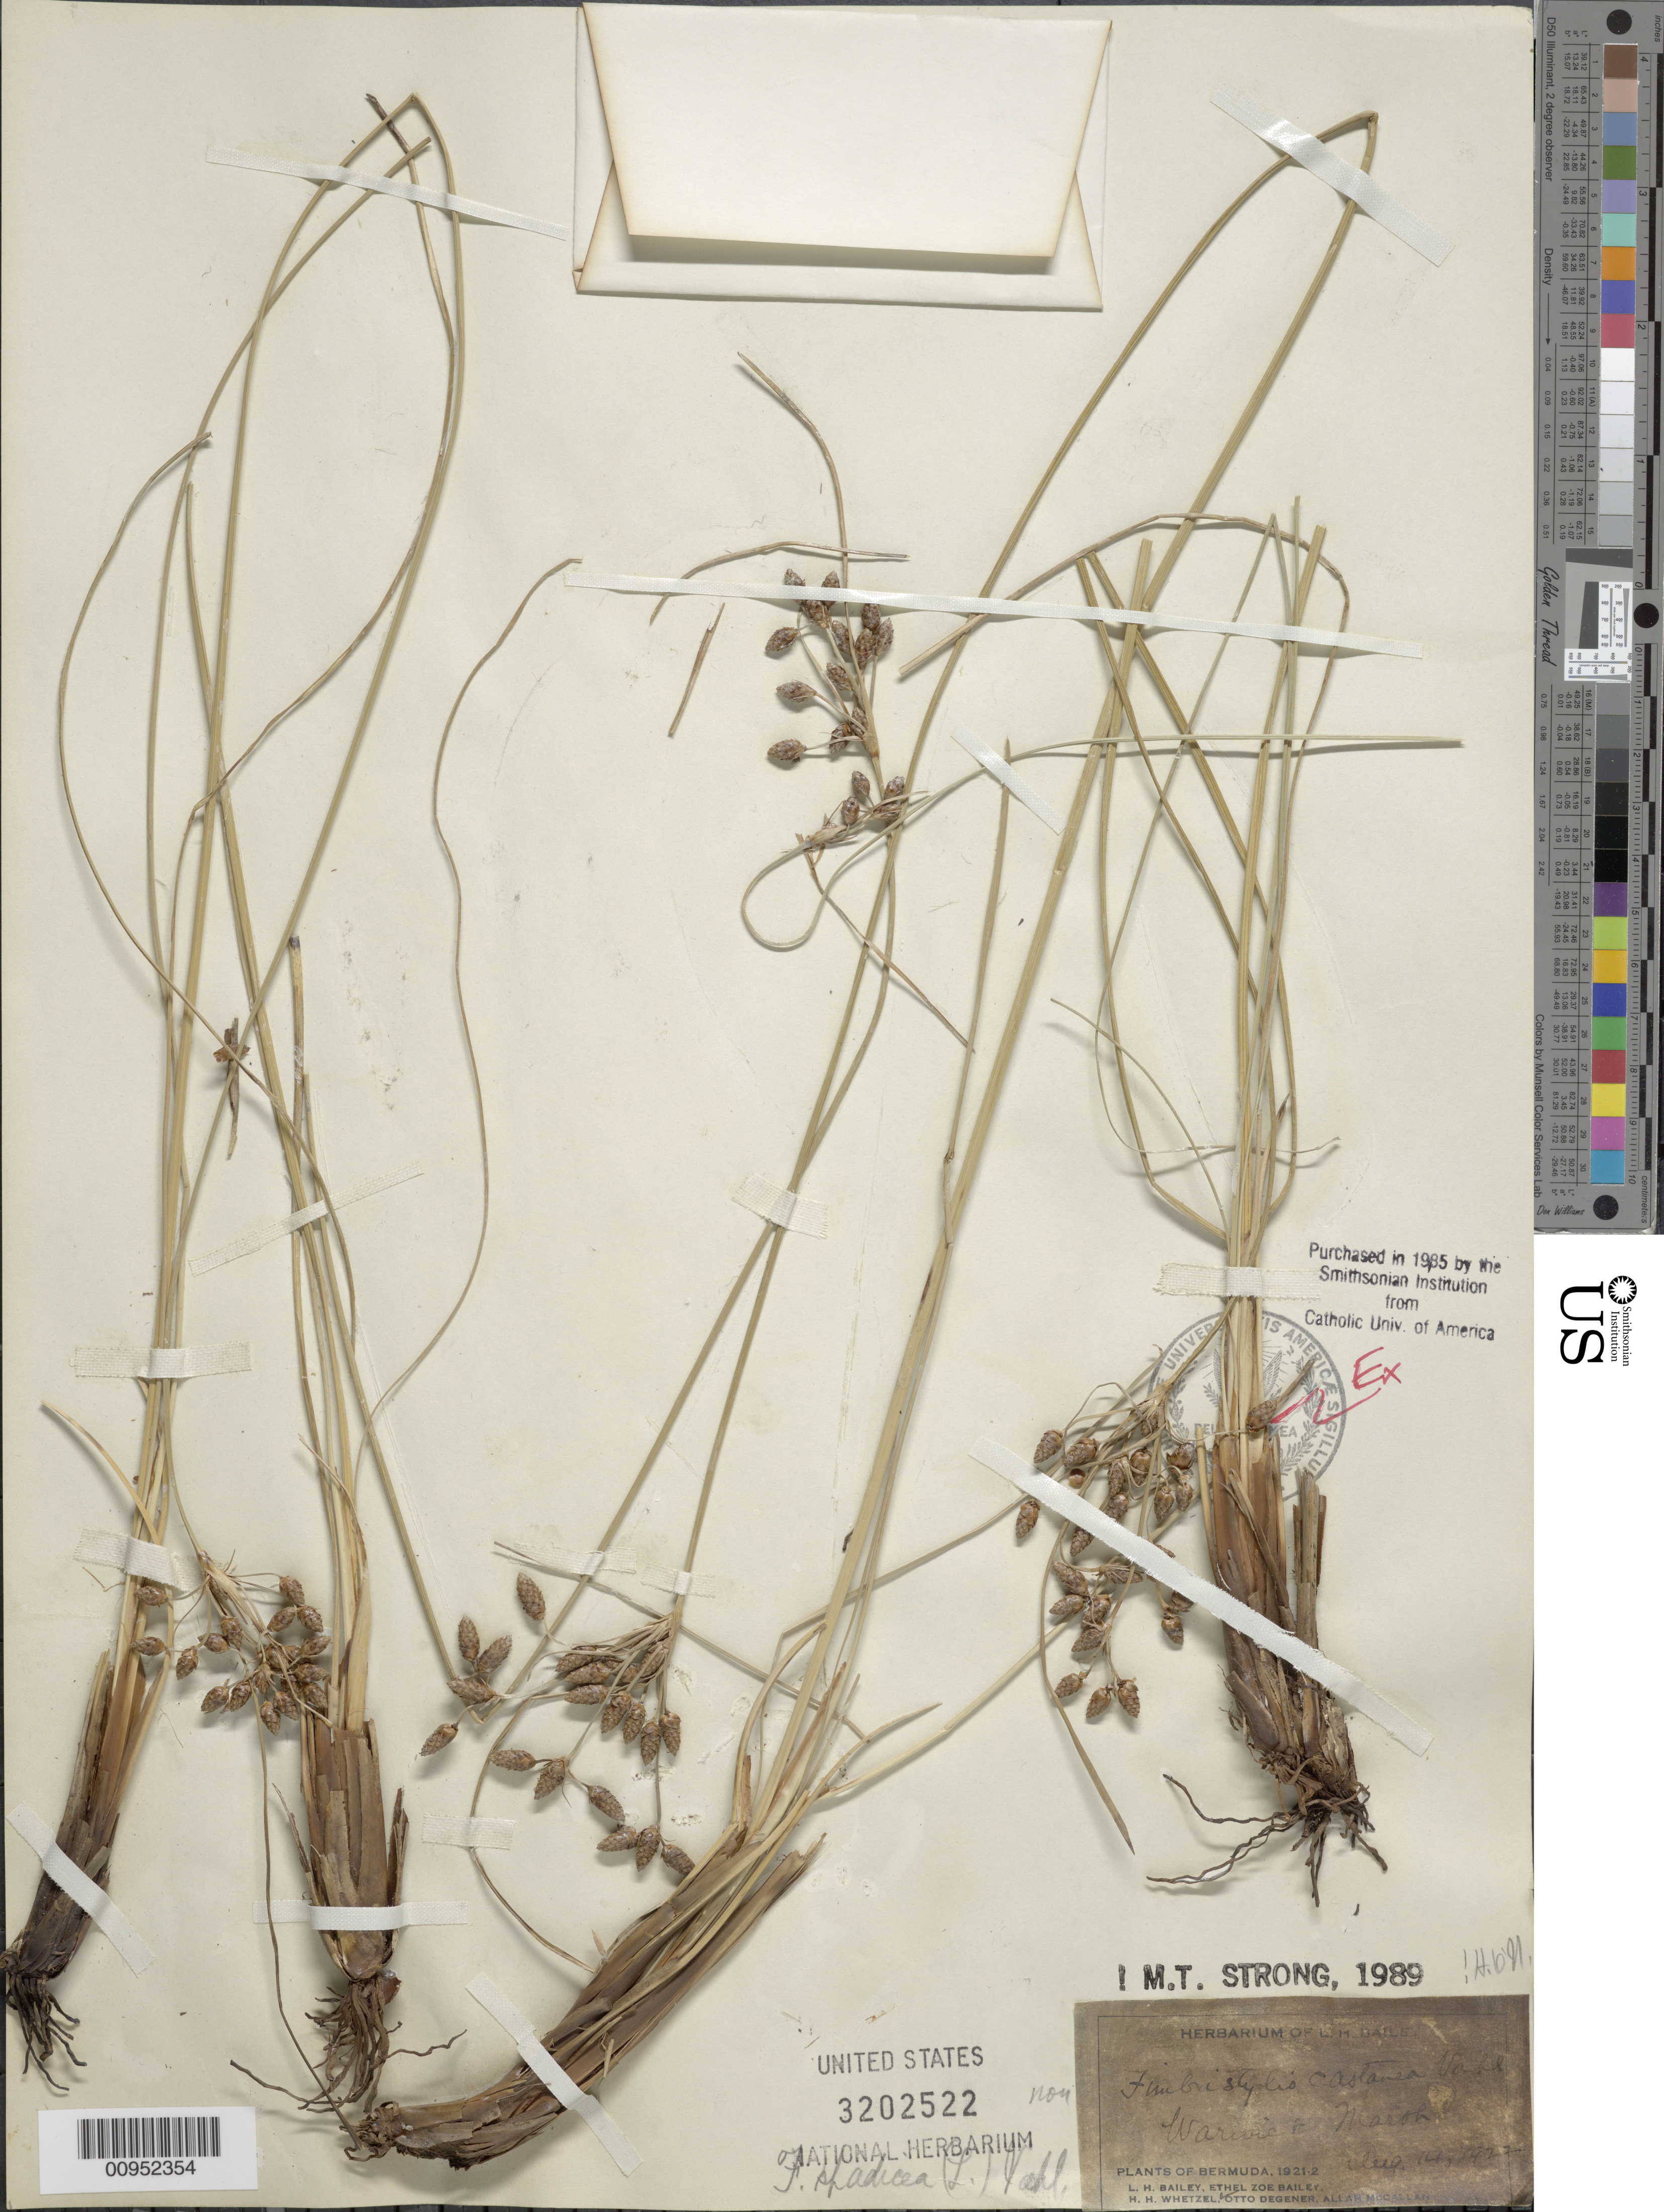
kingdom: Plantae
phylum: Tracheophyta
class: Liliopsida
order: Poales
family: Cyperaceae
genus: Fimbristylis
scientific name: Fimbristylis spadicea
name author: (L.) Vahl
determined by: Strong, M. T., (US), Smithsonian Institution - National Museum of Natural History (UNITED STATES)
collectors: L. H. Bailey, E. Z. Bailey, H. Whetzel, O. Degener & A. McCallan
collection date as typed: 14 Aug 1922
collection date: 1922-08-14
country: Bermuda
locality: Warwick Marsh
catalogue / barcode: US 3202522